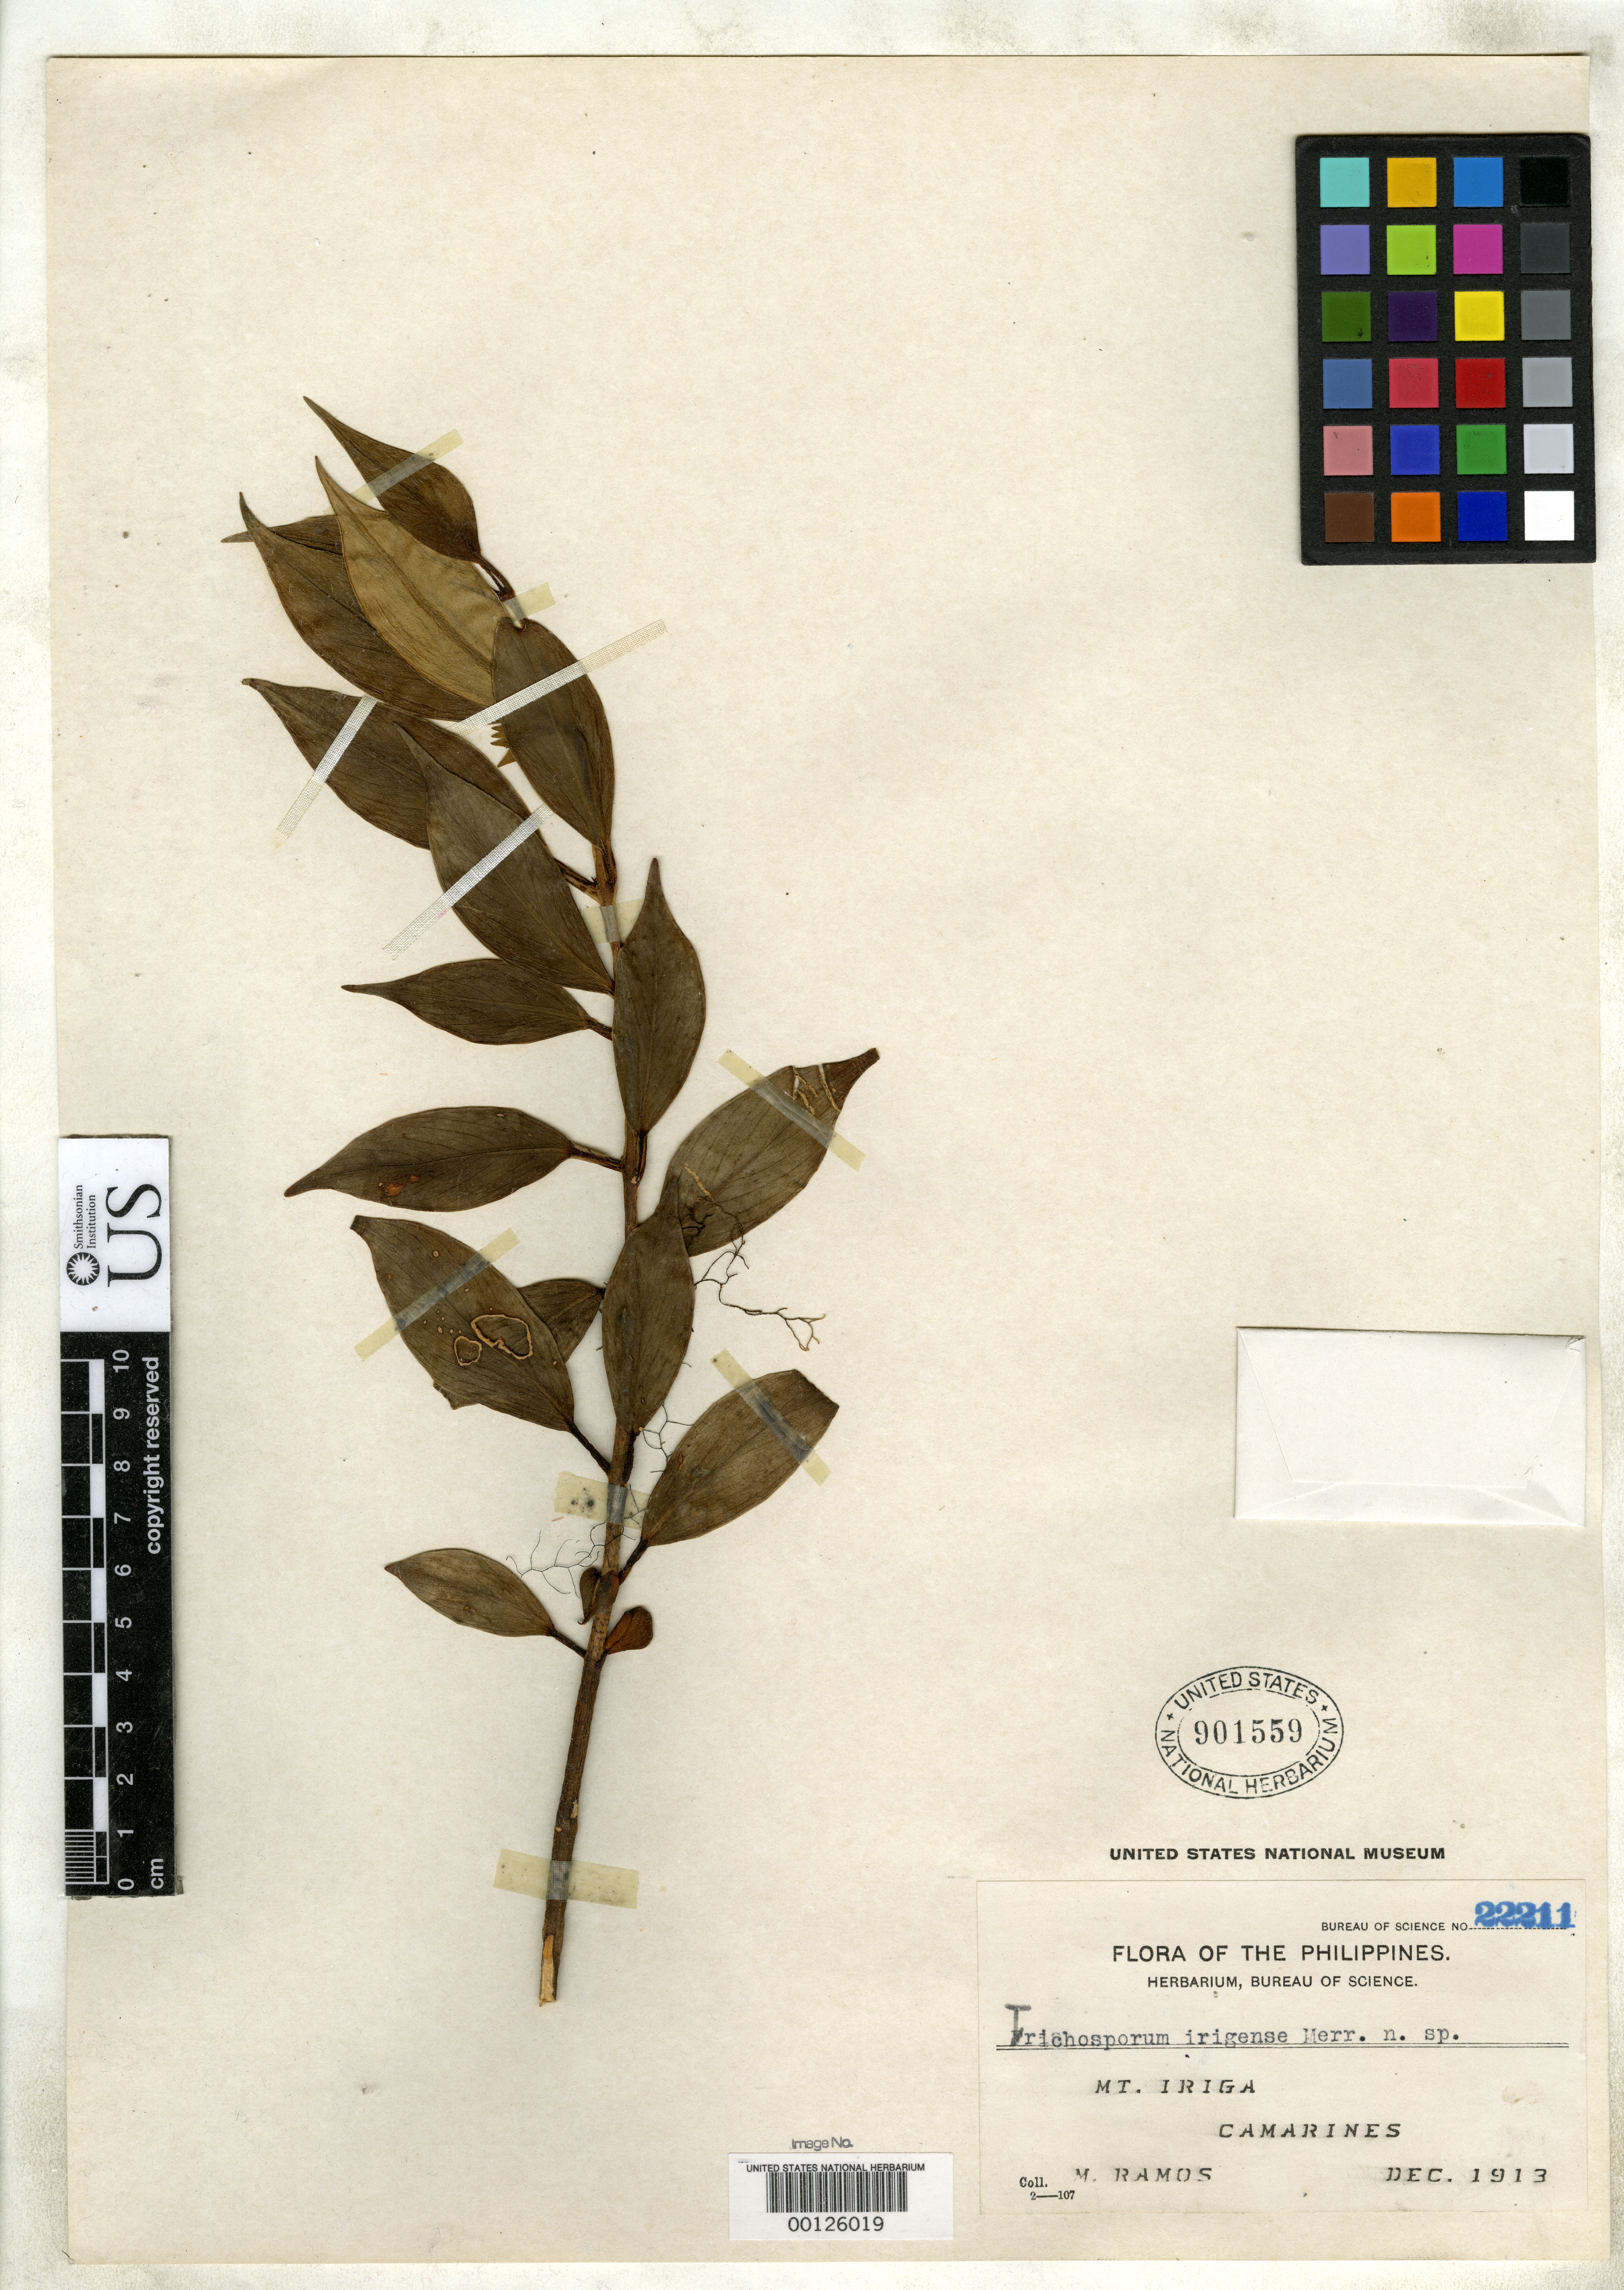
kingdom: Plantae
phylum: Tracheophyta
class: Magnoliopsida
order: Lamiales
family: Gesneriaceae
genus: Trichosporum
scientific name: Trichosporum irigaense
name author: Merr.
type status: Isotype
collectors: M. Ramos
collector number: Bur. Sci. 22211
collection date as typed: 03 Dec 1913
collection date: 1913-12-03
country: Philippines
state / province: Bicol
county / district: Camarines Sur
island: Luzon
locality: Mount Iriga.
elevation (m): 1200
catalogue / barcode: US 901559